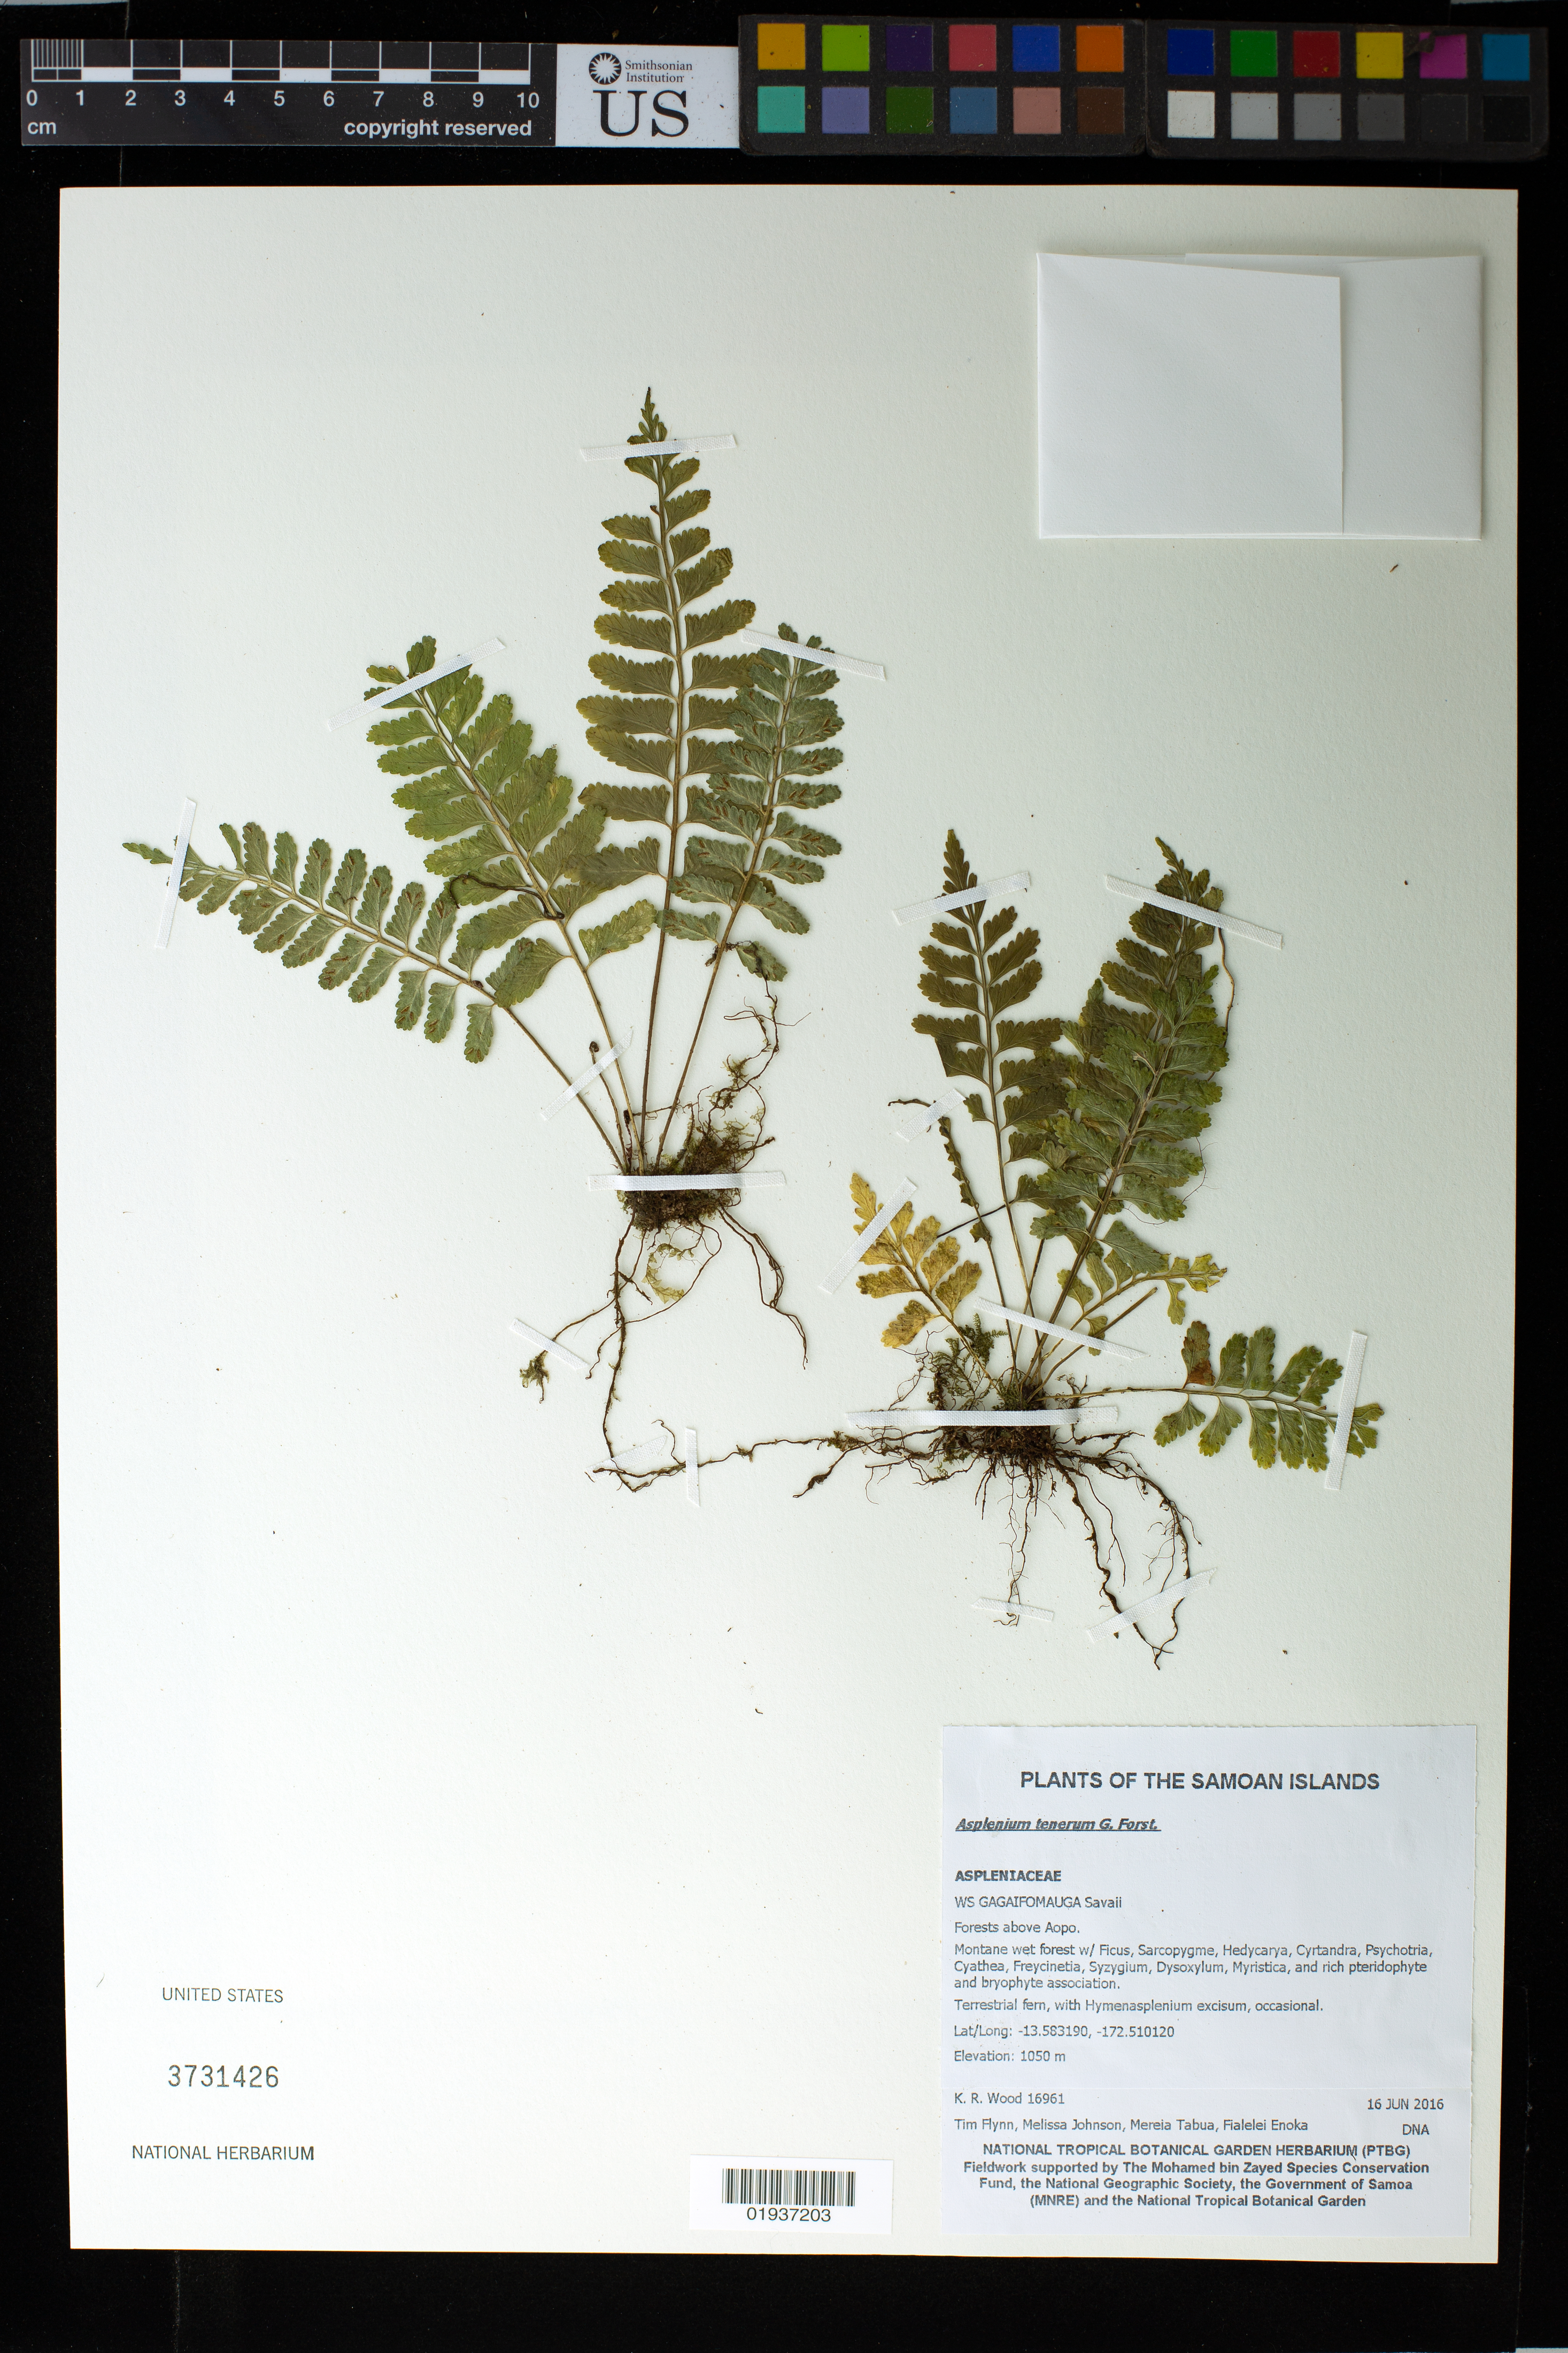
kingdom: Plantae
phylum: Tracheophyta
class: Polypodiopsida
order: Polypodiales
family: Aspleniaceae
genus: Asplenium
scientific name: Asplenium tenerum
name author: G. Forst.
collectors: K. R. Wood, T. W. Flynn, M. Johnson, M. Tabua & F. Enoka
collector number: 16961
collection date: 2016-06-16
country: Samoa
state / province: Gagaifomauga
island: Savai'i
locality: Savaii, Forests above Aopo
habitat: Montane wet forest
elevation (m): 1050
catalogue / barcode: US 3731426